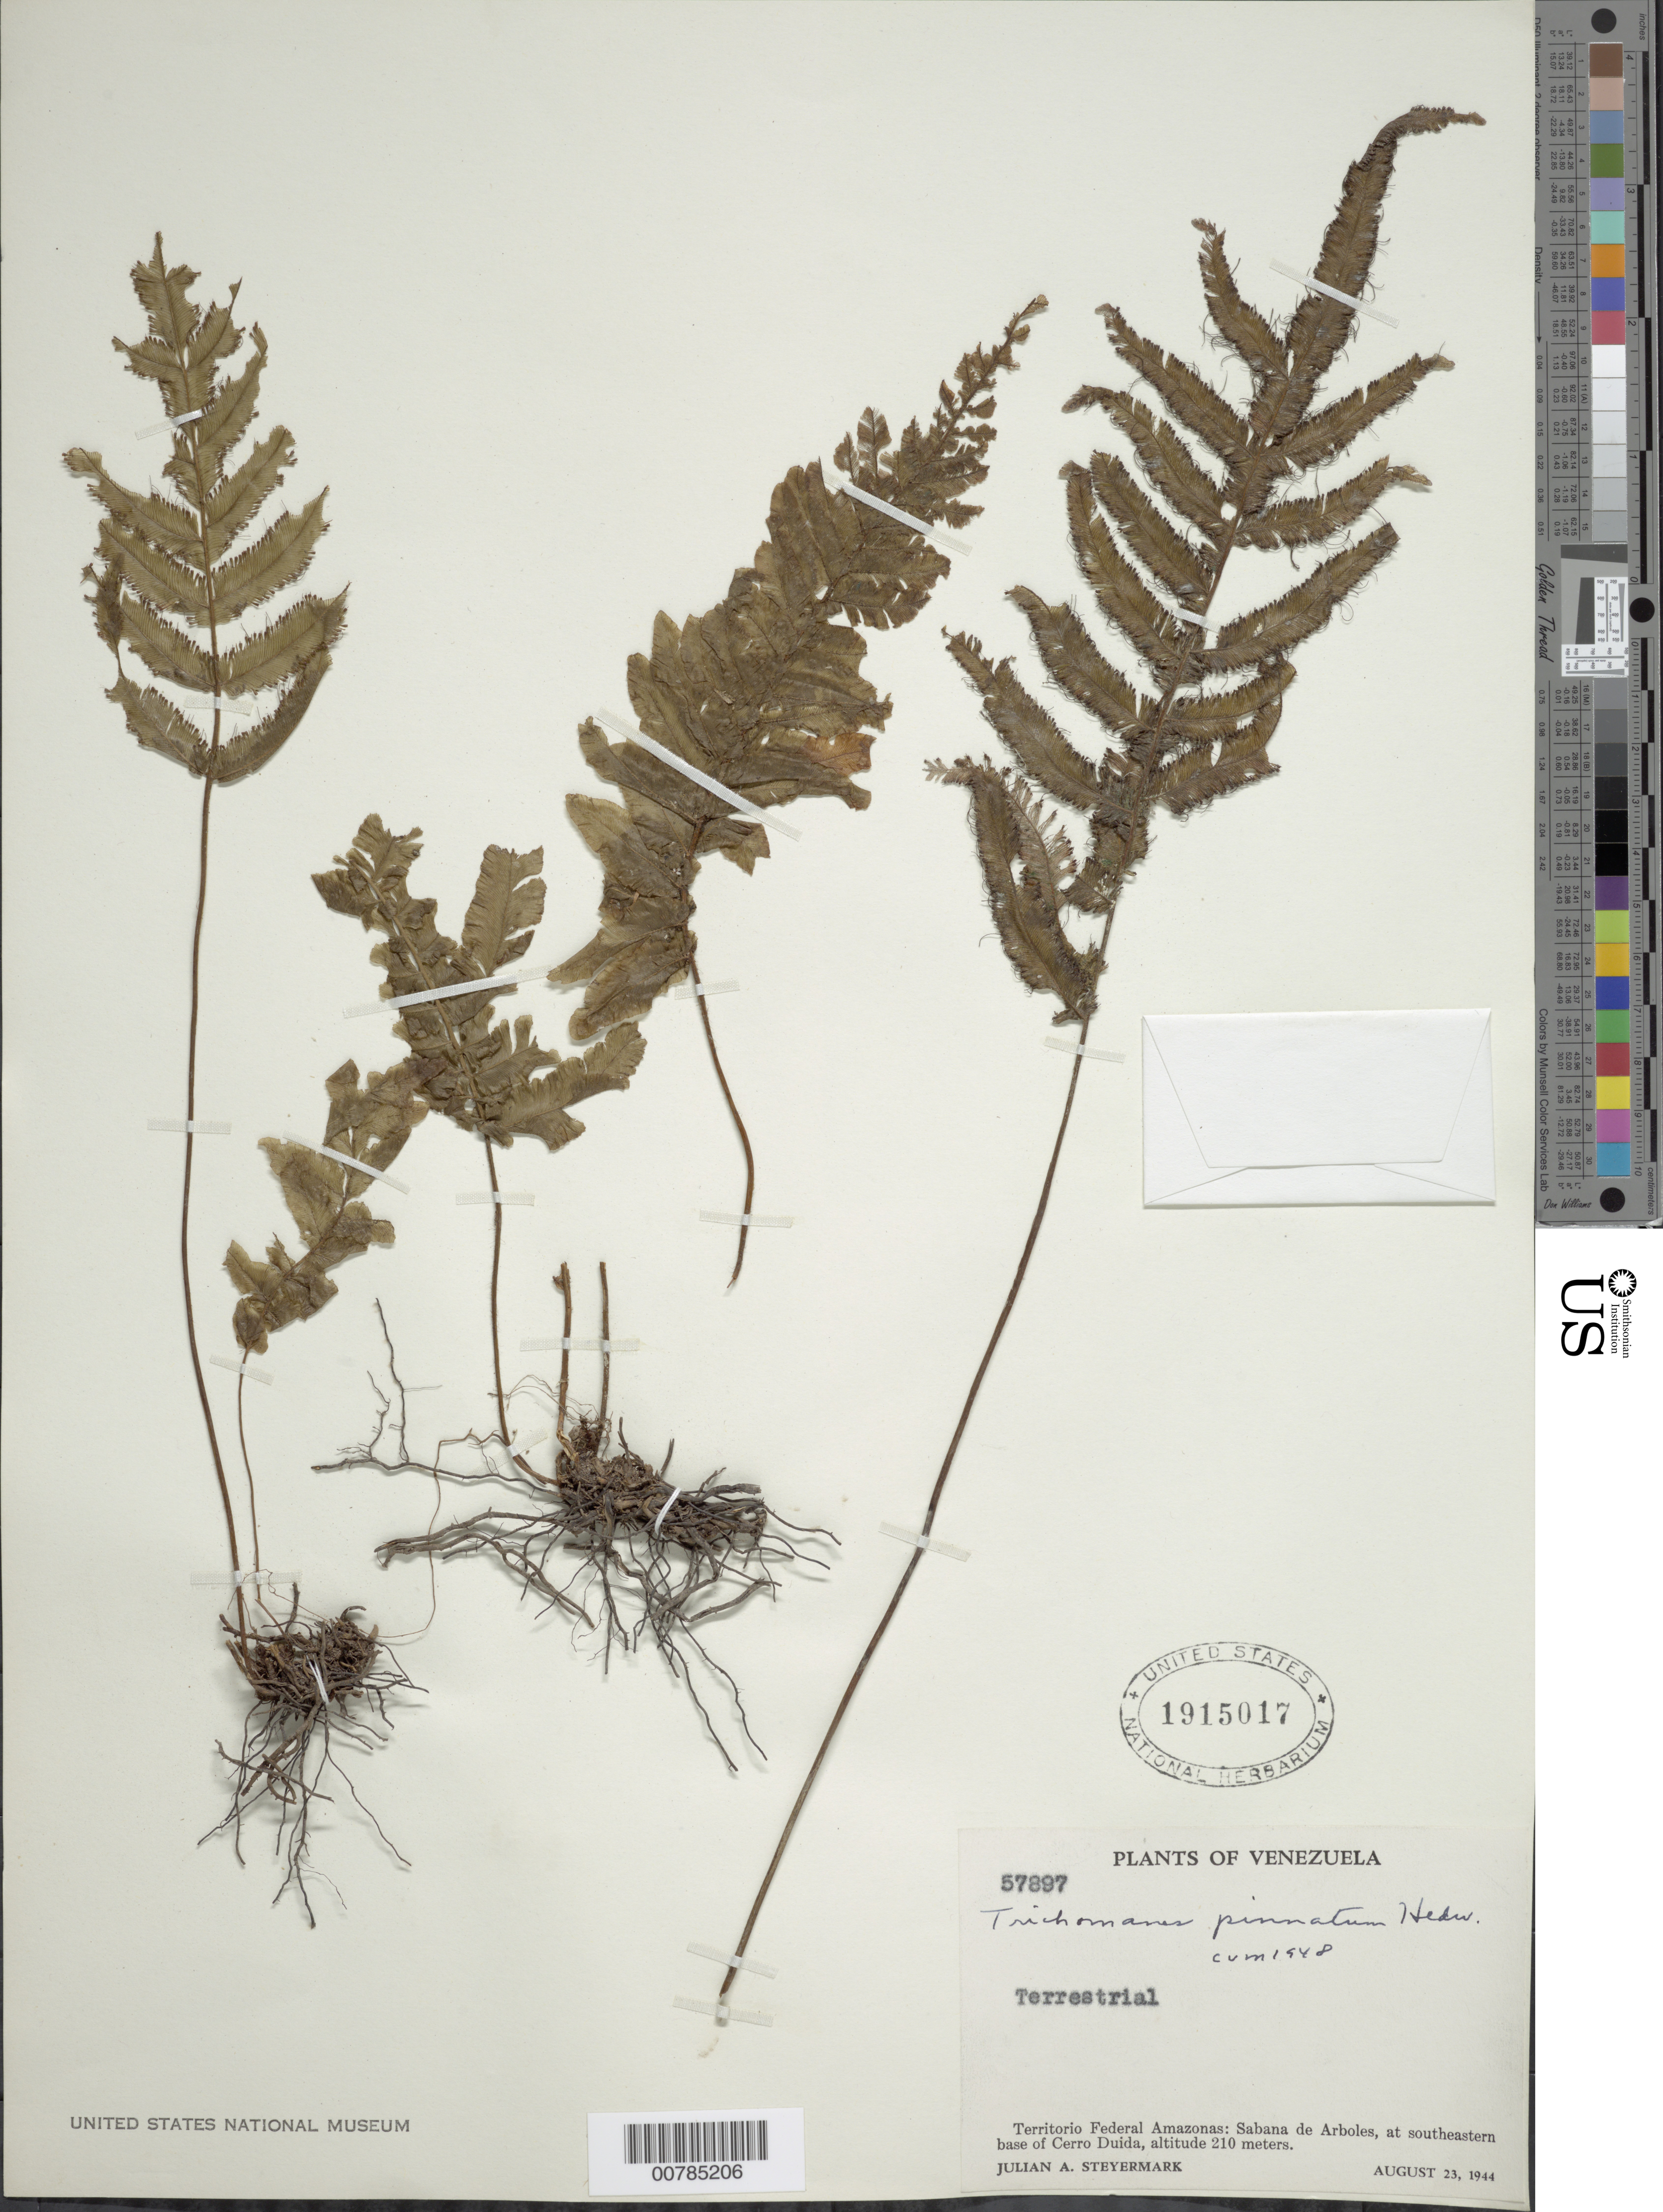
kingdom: Plantae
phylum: Tracheophyta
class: Polypodiopsida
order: Hymenophyllales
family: Hymenophyllaceae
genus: Trichomanes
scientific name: Trichomanes pinnatum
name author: Hedw.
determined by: Morton, C. V.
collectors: J. Steyermark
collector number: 57897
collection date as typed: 23-Aug-44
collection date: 1944-08-23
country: Venezuela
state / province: Amazonas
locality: Sabana de Arboles, at SE base of Cerro Duida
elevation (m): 210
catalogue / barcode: US 1915017